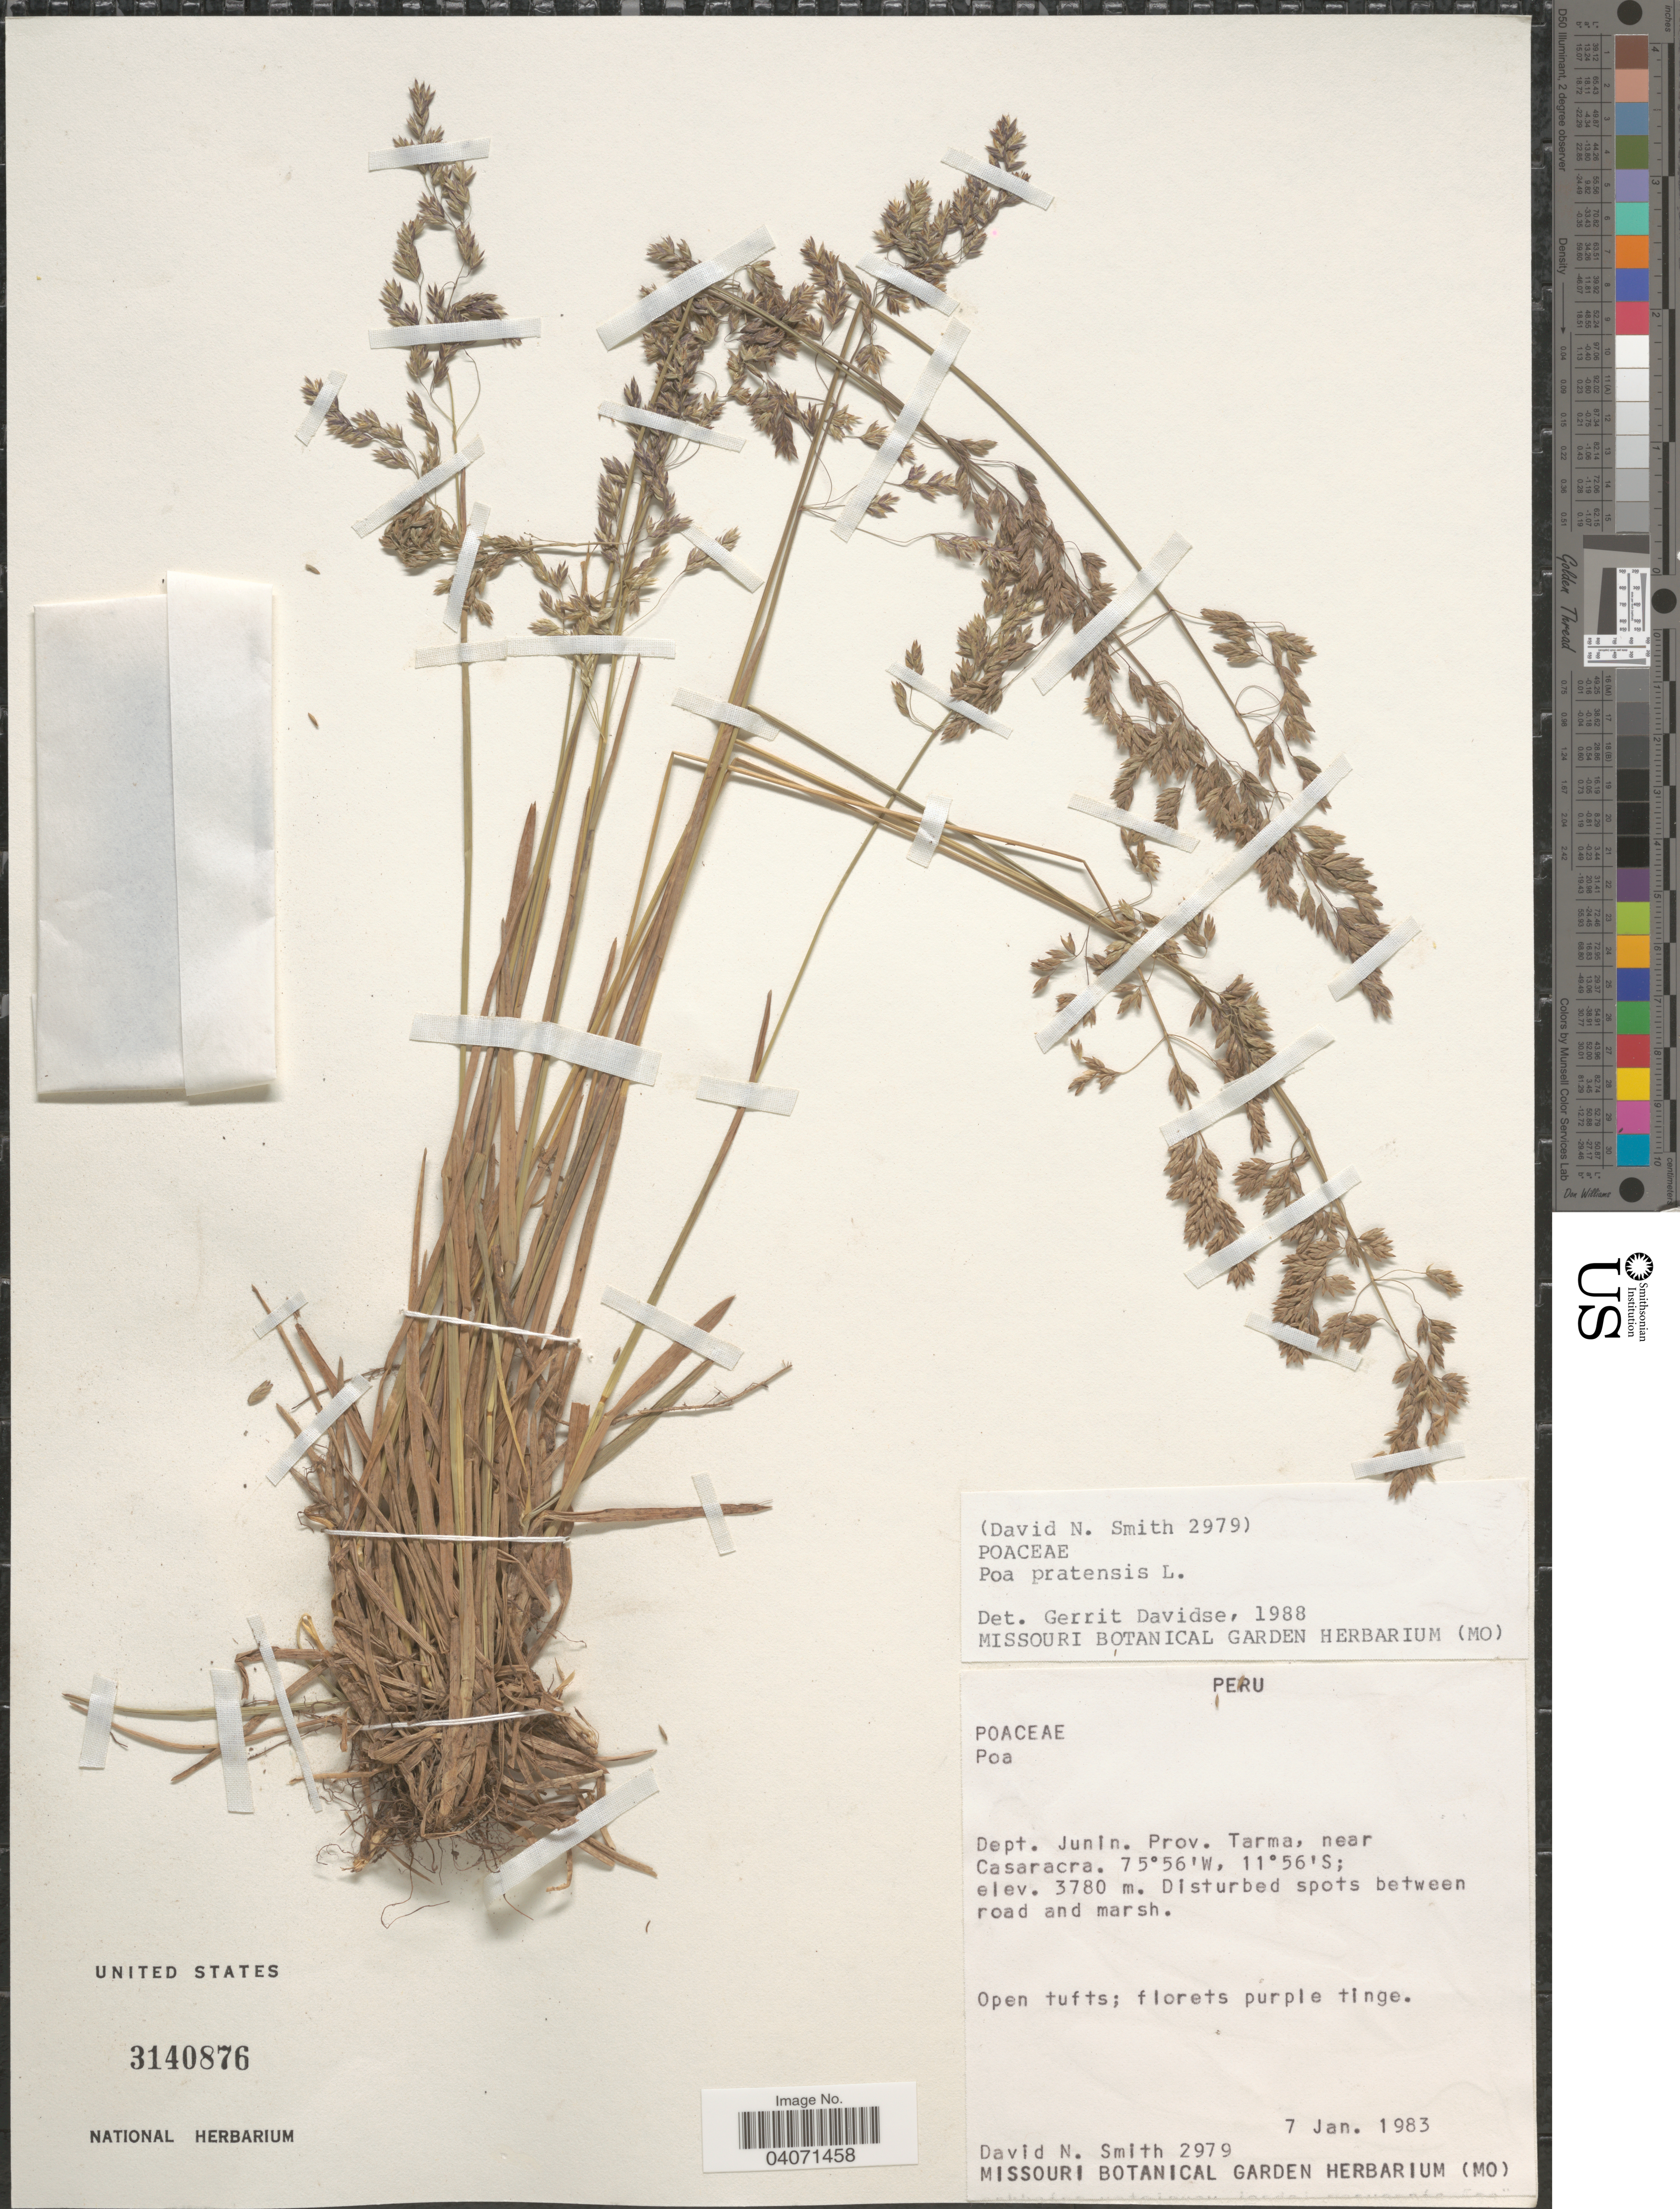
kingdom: Plantae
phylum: Tracheophyta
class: Liliopsida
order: Poales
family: Poaceae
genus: Poa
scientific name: Poa sp.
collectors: D. Smith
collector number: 2979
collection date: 1983-01-07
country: Peru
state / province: Junín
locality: Dept. Junin. Prov. Tarma, near Casaracra.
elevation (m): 3780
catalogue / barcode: US 3140876